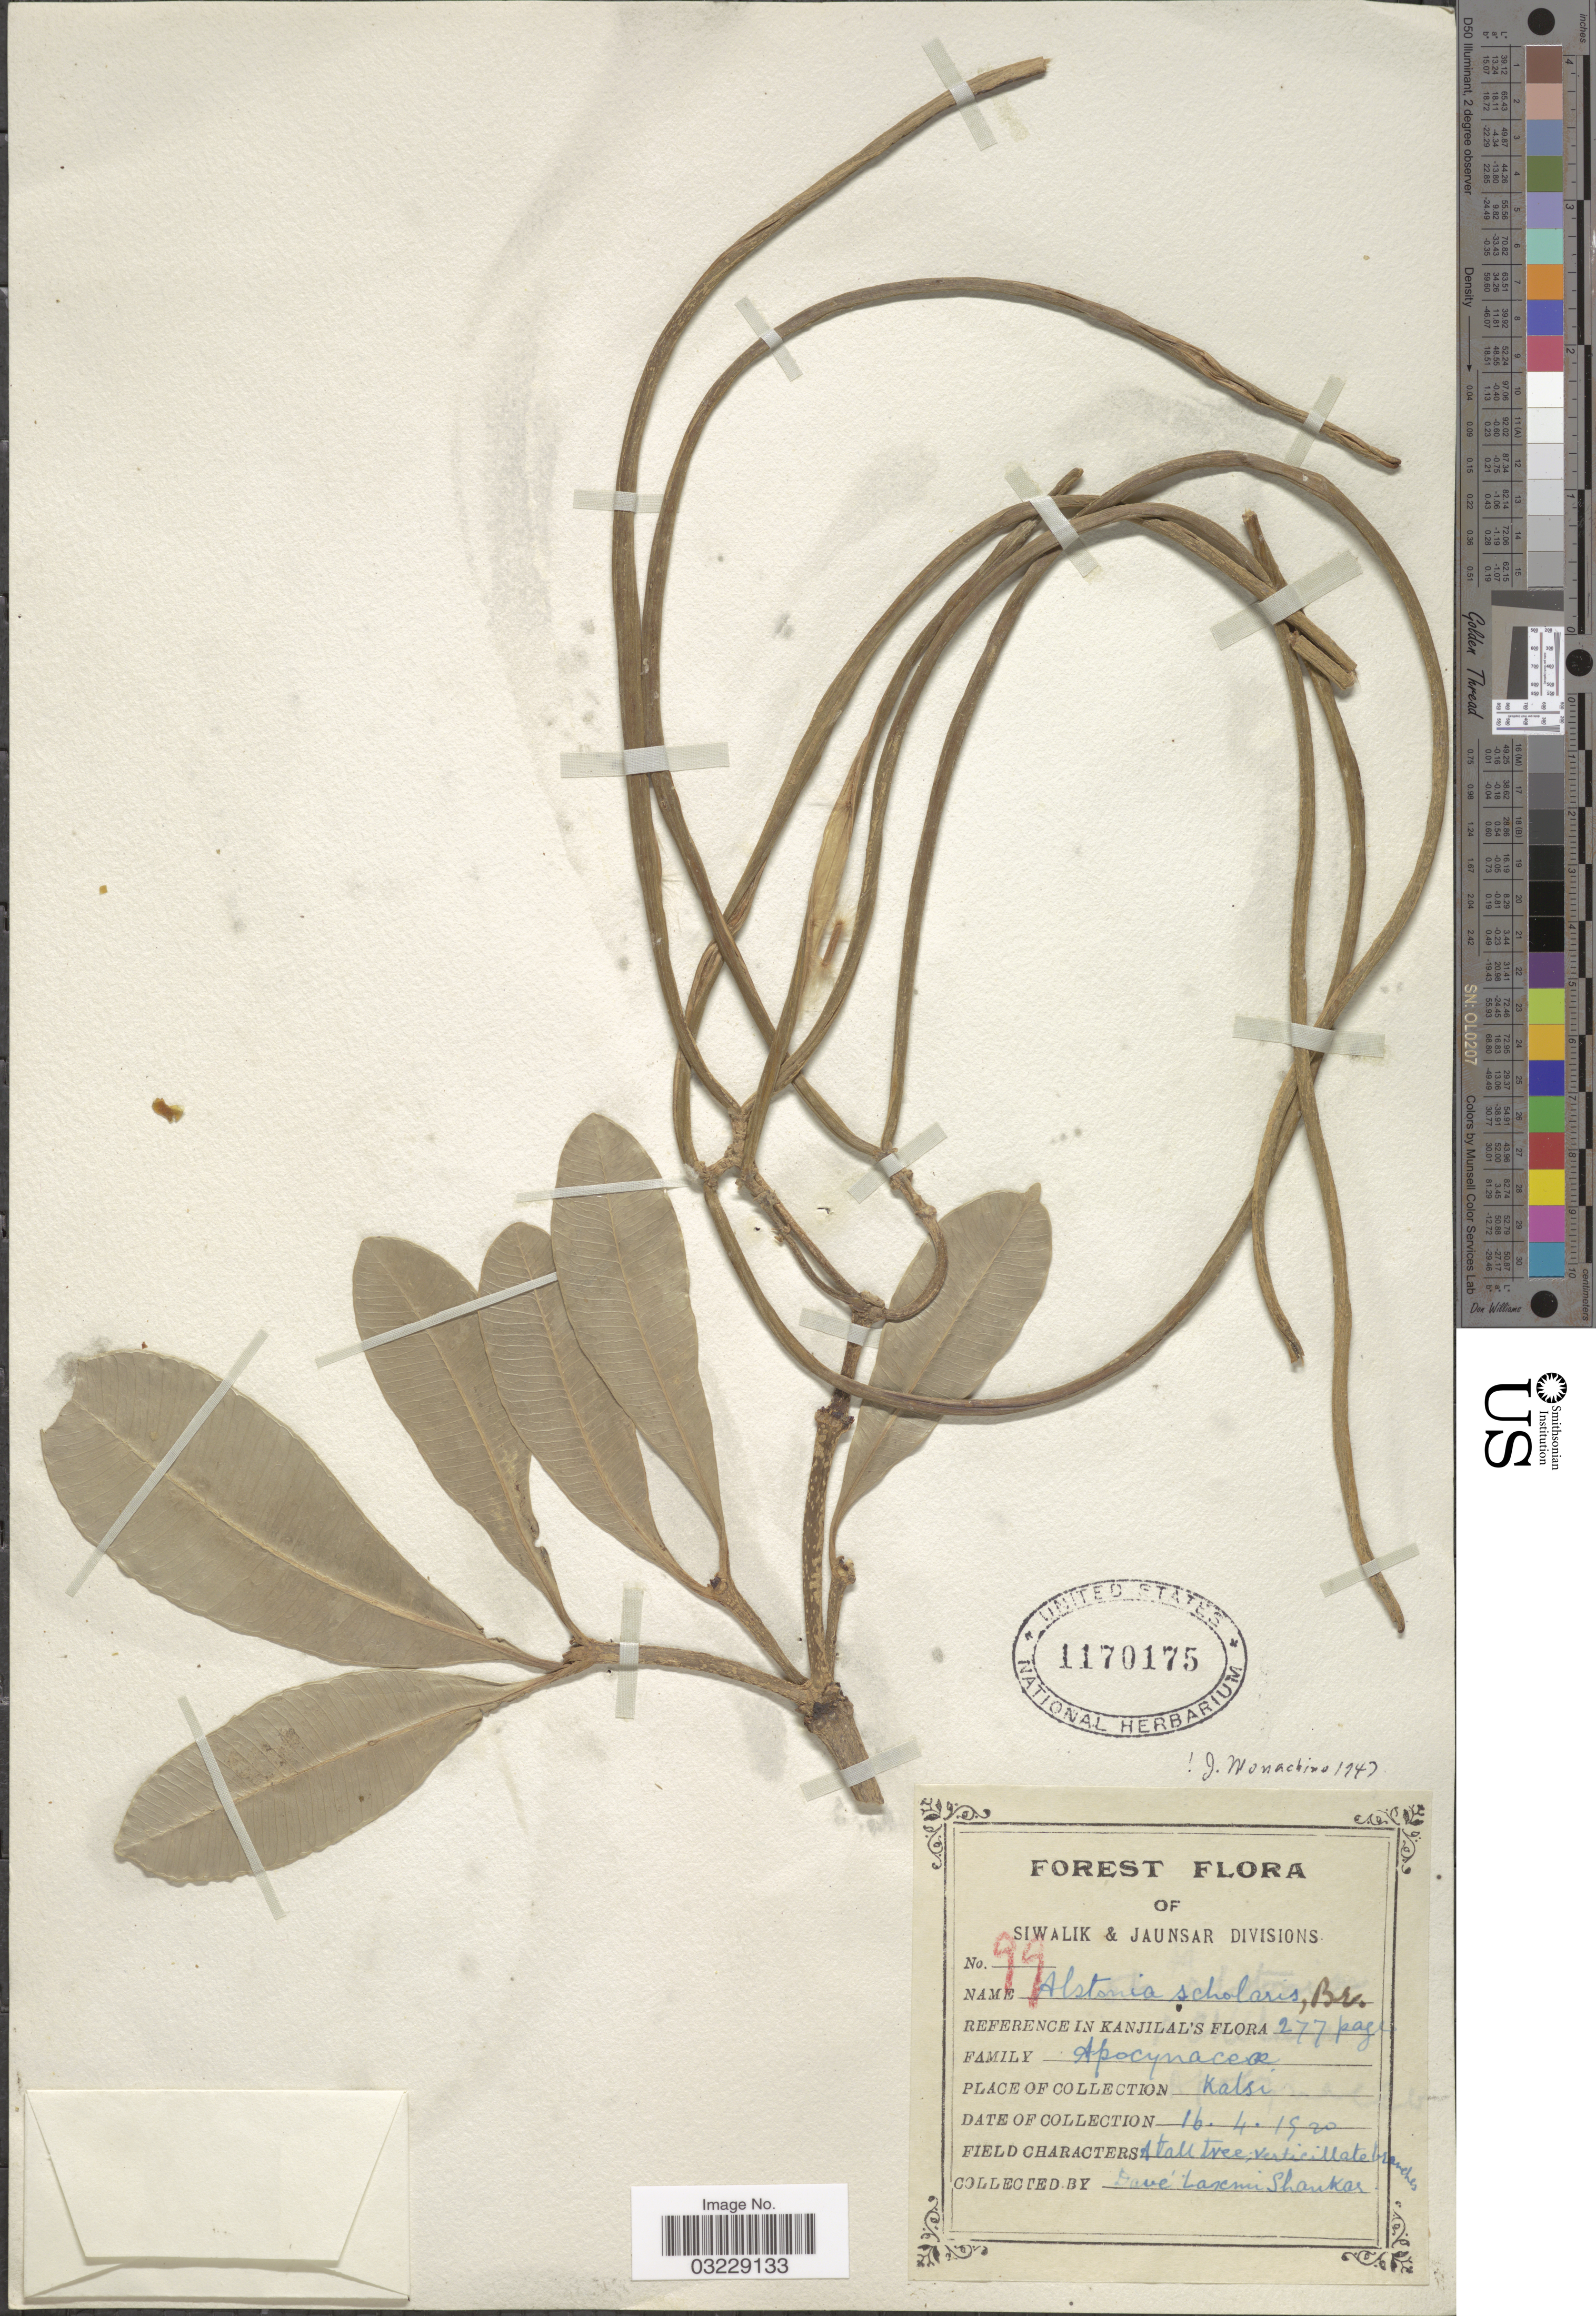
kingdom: Plantae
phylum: Tracheophyta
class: Magnoliopsida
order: Gentianales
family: Apocynaceae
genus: Alstonia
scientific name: Alstonia scholaris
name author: (L.) R. Br.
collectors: D. Shankar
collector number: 99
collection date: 1920-04-16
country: India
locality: Siwalik & Jaunsar Divisions. Kalsi.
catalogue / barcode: US 1170175